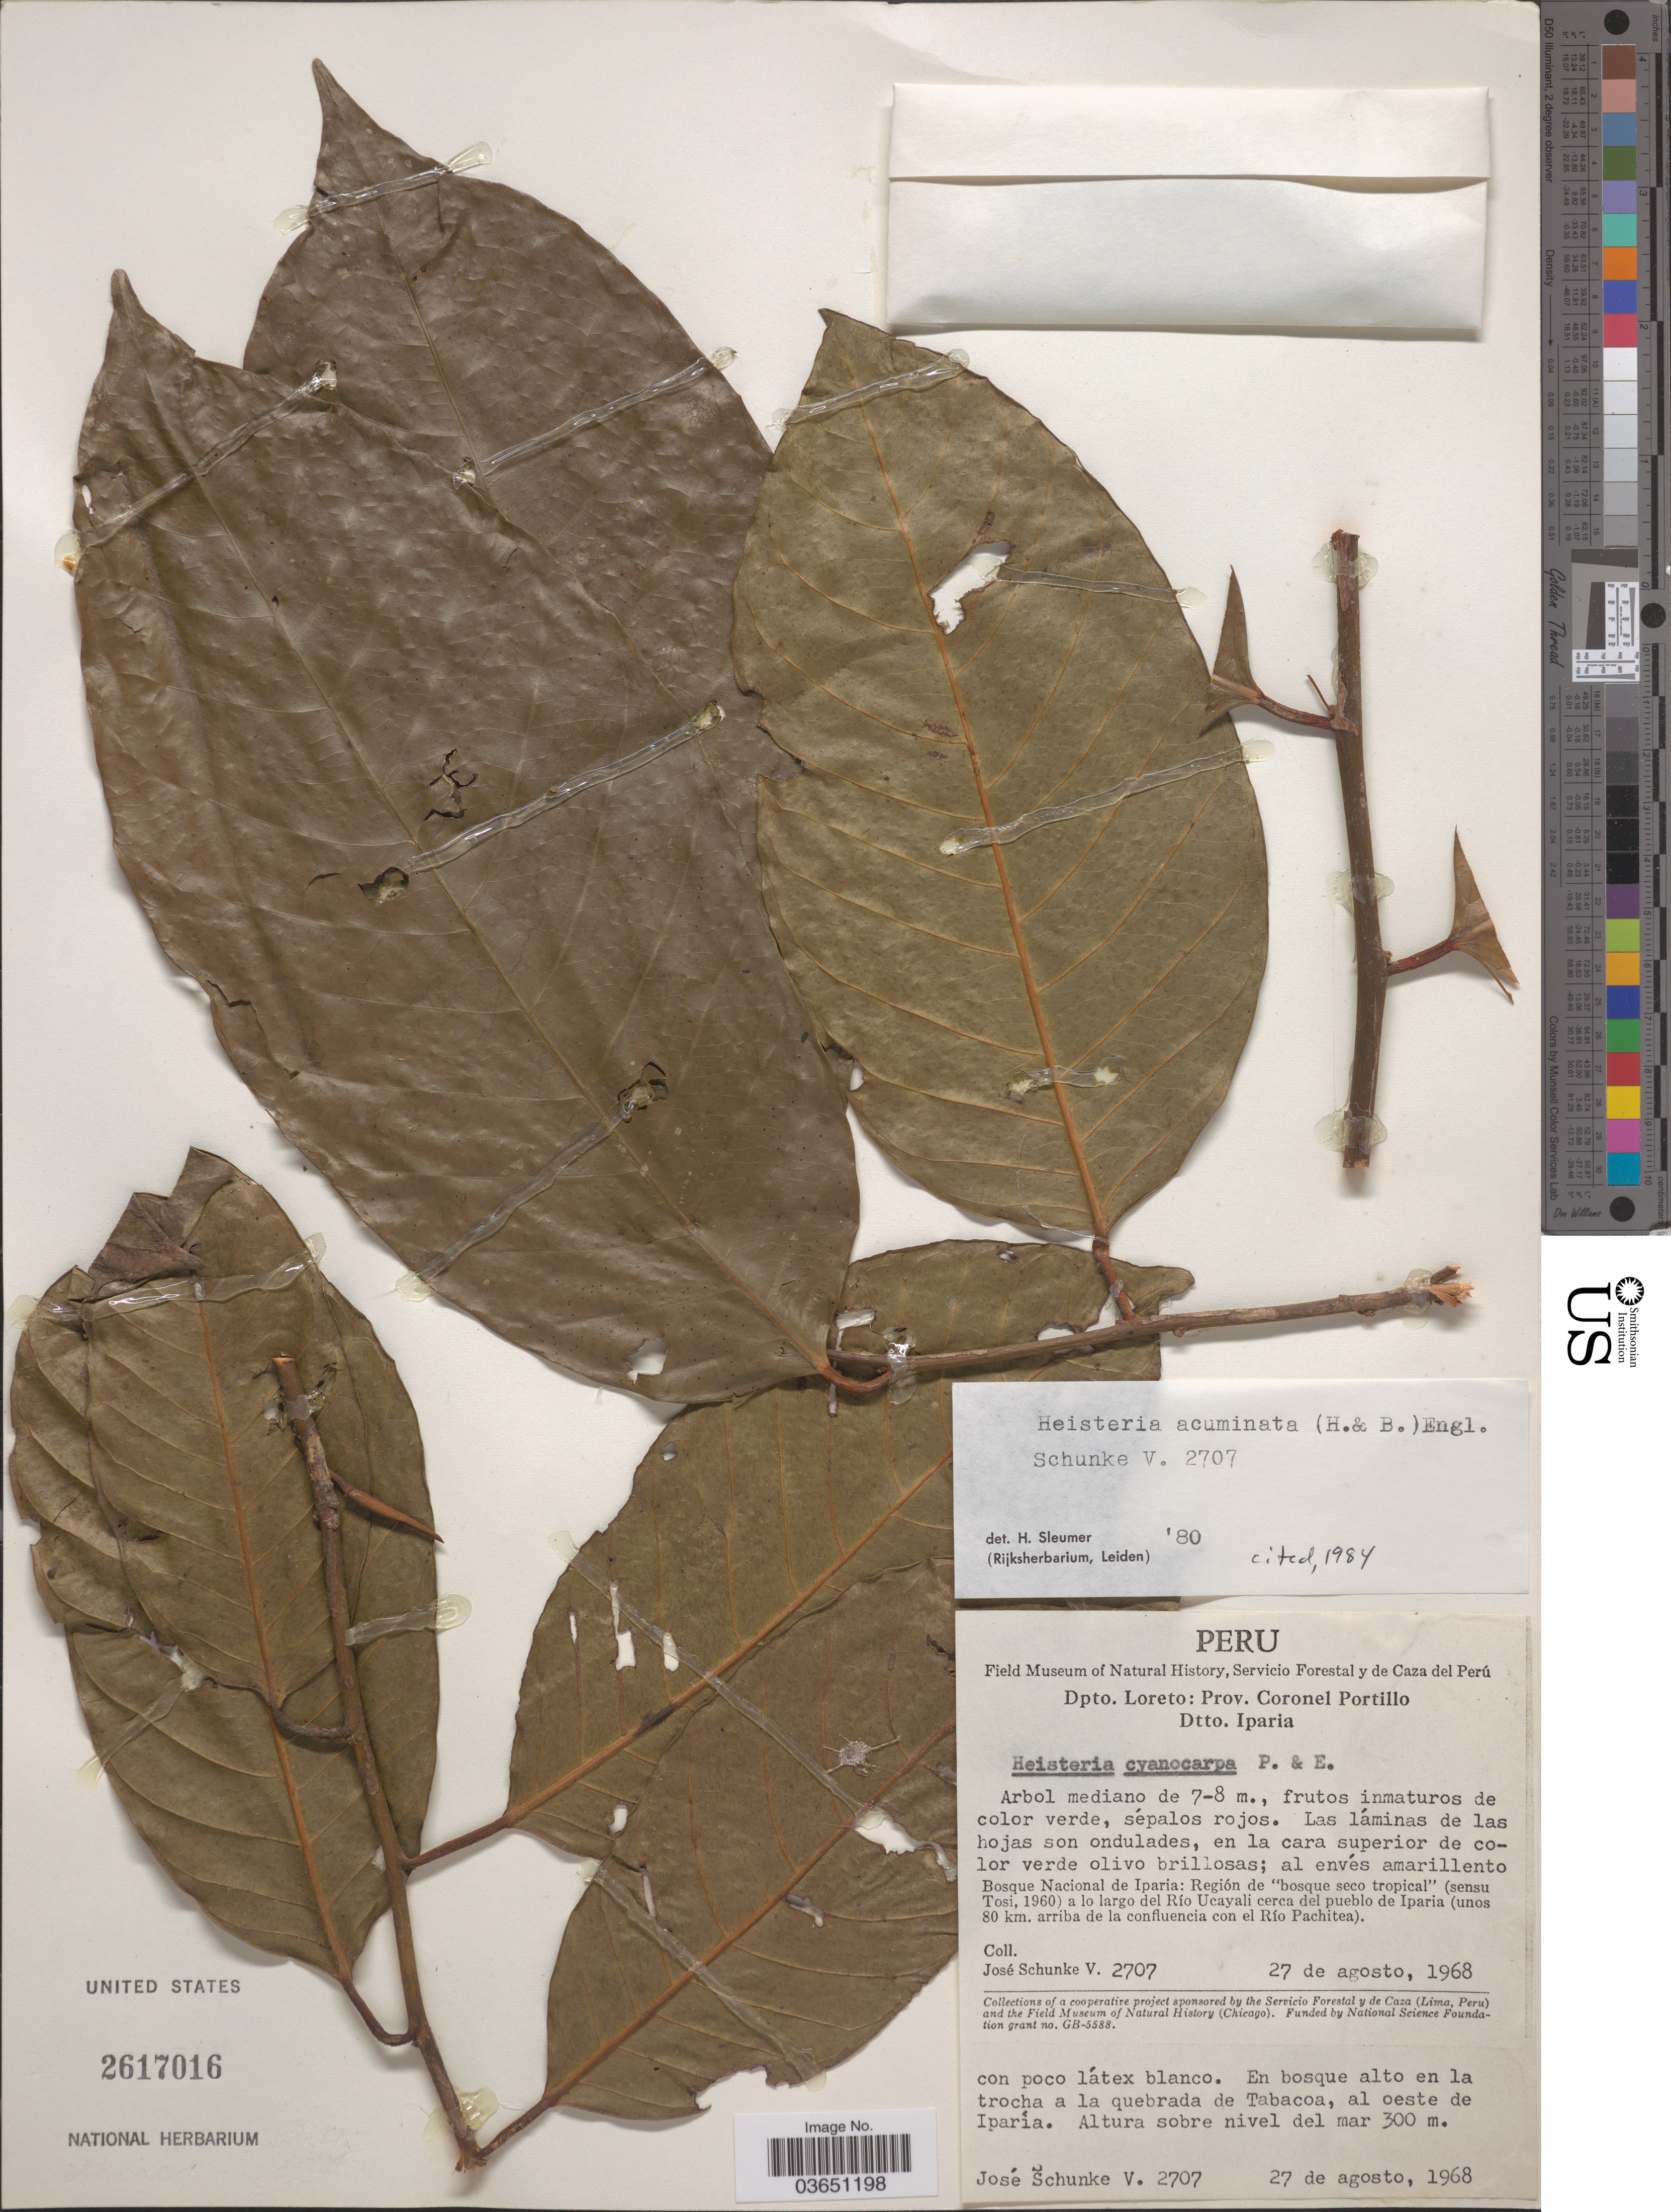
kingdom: Plantae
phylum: Tracheophyta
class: Magnoliopsida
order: Santalales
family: Erythropalaceae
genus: Heisteria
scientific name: Heisteria acuminata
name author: (Humb. & Bonpl.) Engl.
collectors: J. Schunke Vigo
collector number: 2707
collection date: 1968-08-27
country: Peru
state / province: Loreto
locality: Dpto. Loreto: Prov. Coronel Portillo Dtto. Iparia. Bosque Nacional de Iparia: Región de 'bosque seco tropical' (sensu Tosi, 1960) a lo largo del Río Ucayali cerca del pueblo de Iparia (unos 80 km. arriba de la confluencia con el Río Pachitea). En bosque alto en la trocja a la quebrada de Tabacoa, al oeste de Iparía.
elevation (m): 0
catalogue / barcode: US 2617016